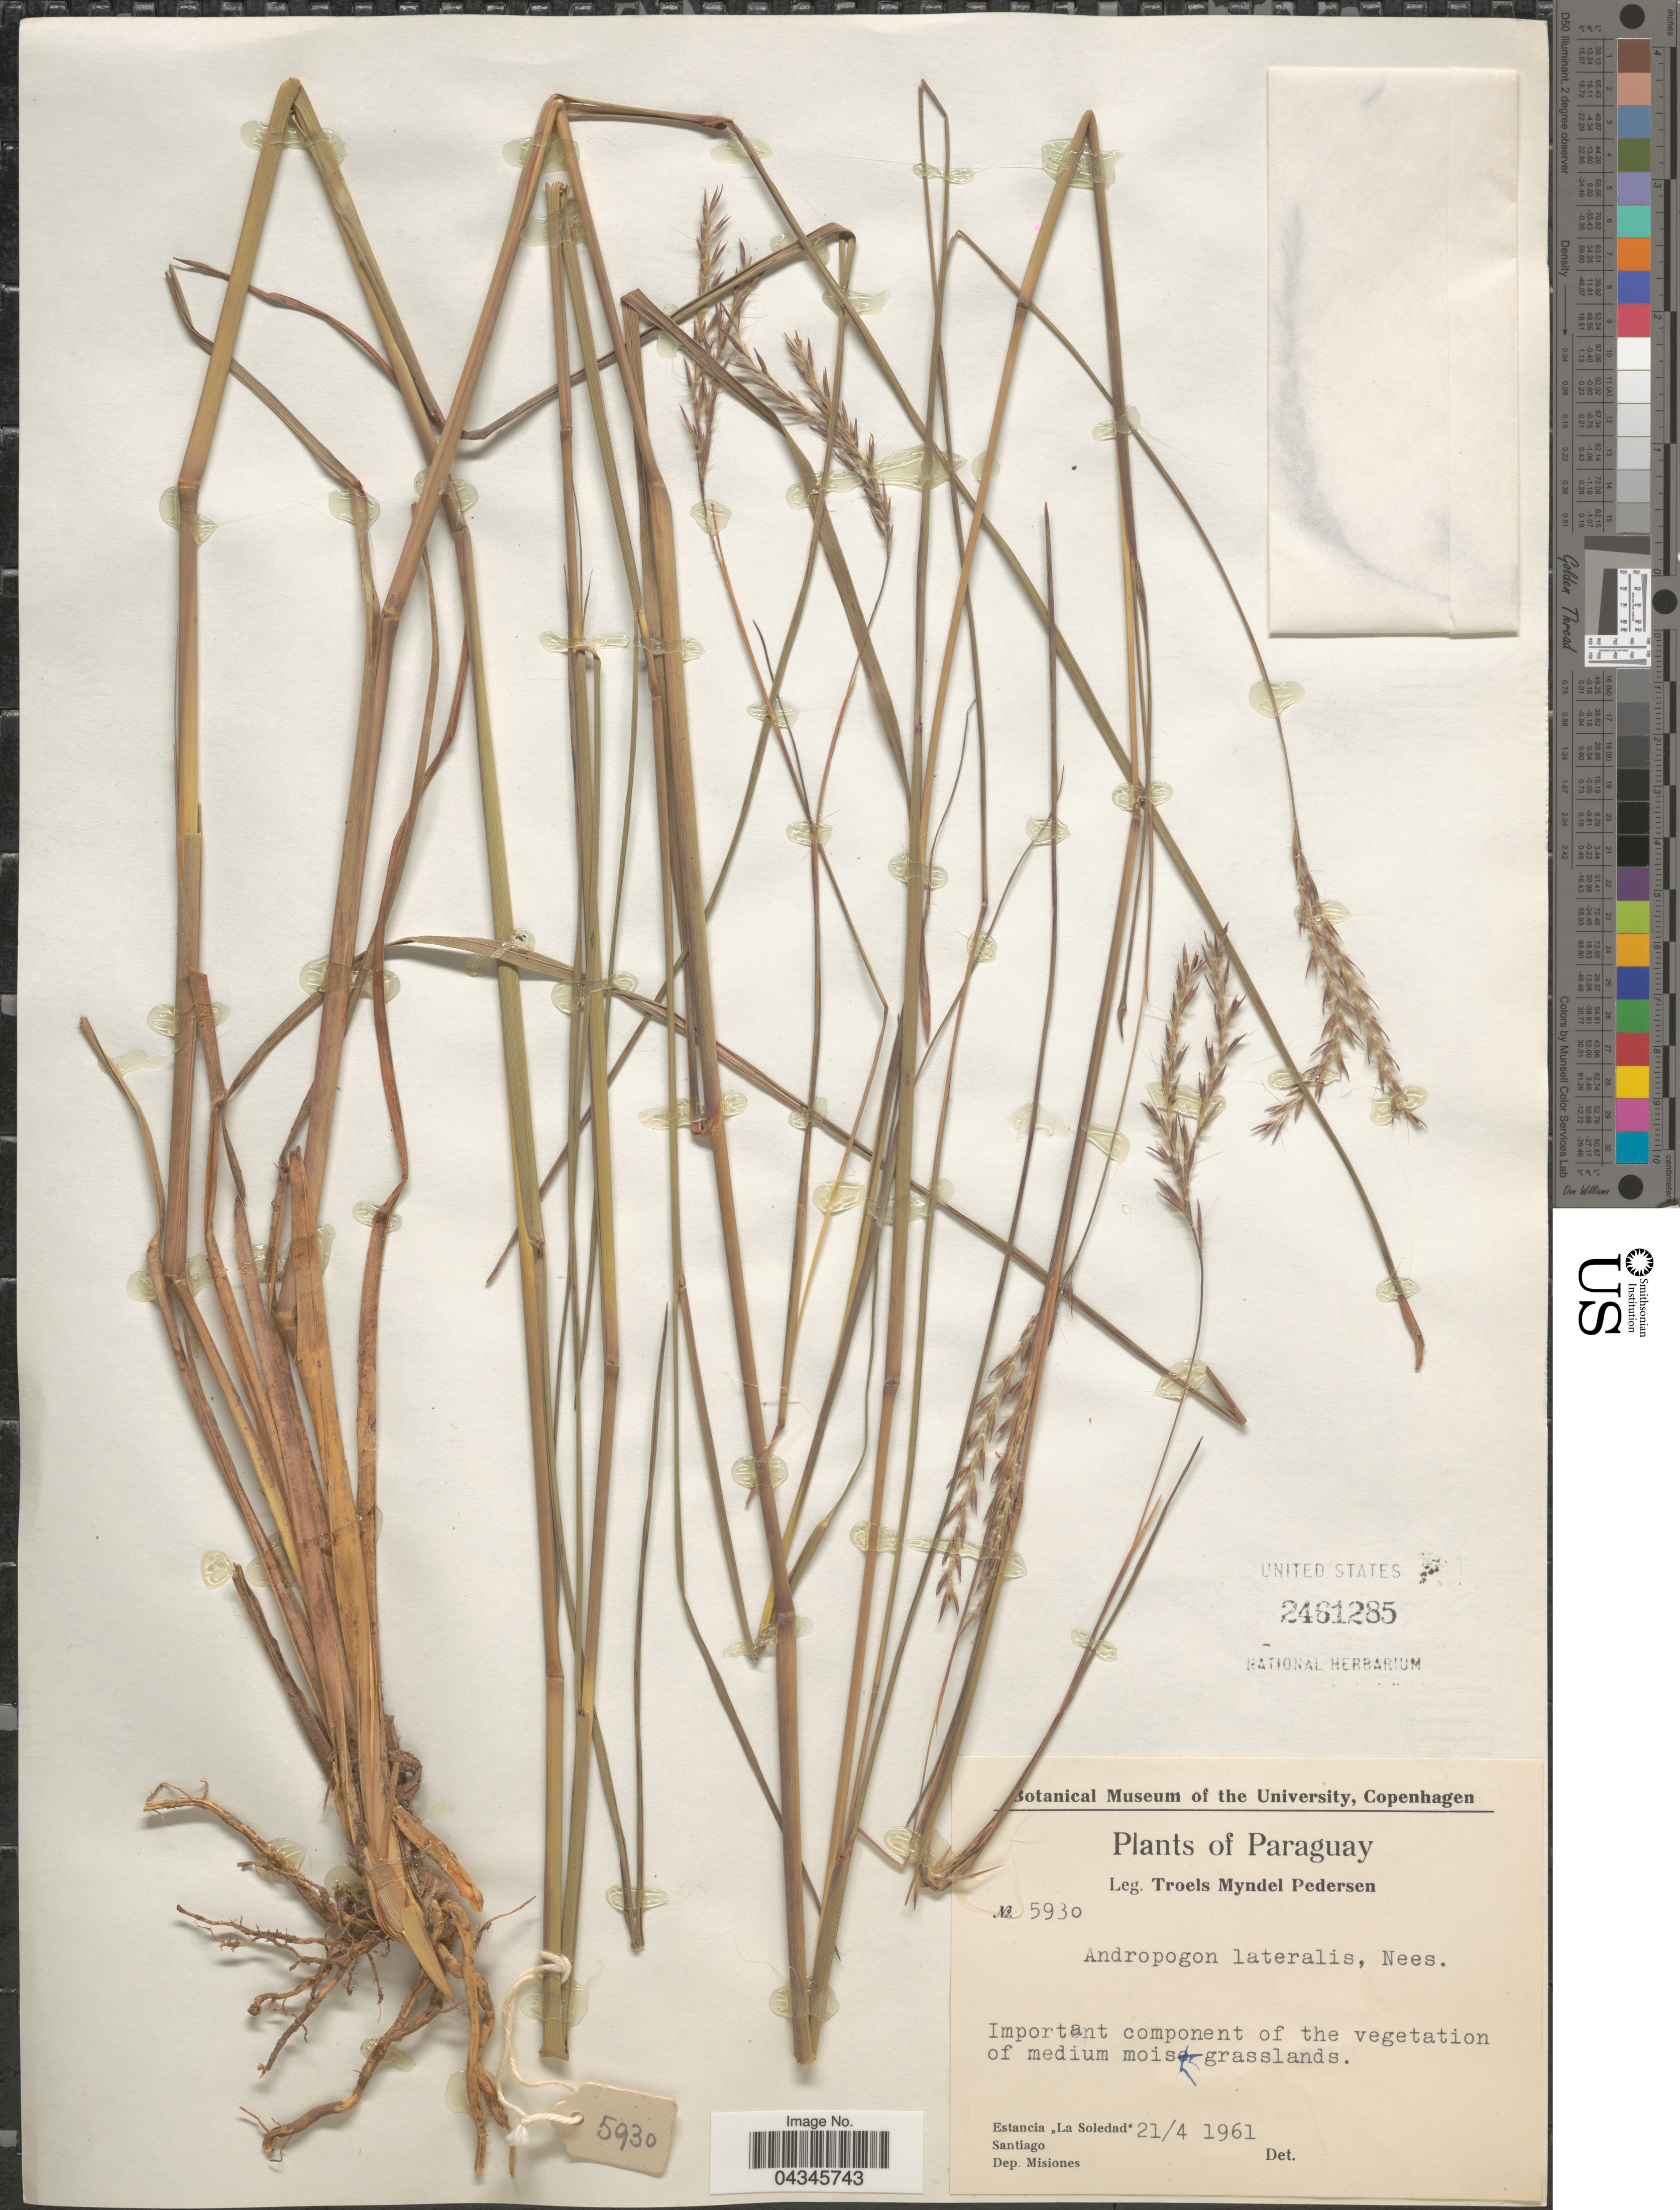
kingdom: Plantae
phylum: Tracheophyta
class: Liliopsida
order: Poales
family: Poaceae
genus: Andropogon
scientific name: Andropogon lateralis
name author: Nees in Mart.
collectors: T. Pederson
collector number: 5930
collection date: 1961-04-21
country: Paraguay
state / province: Misiones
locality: Estancia "La Soledad". Santiago. Dep. Misiones.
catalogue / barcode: US 2461285